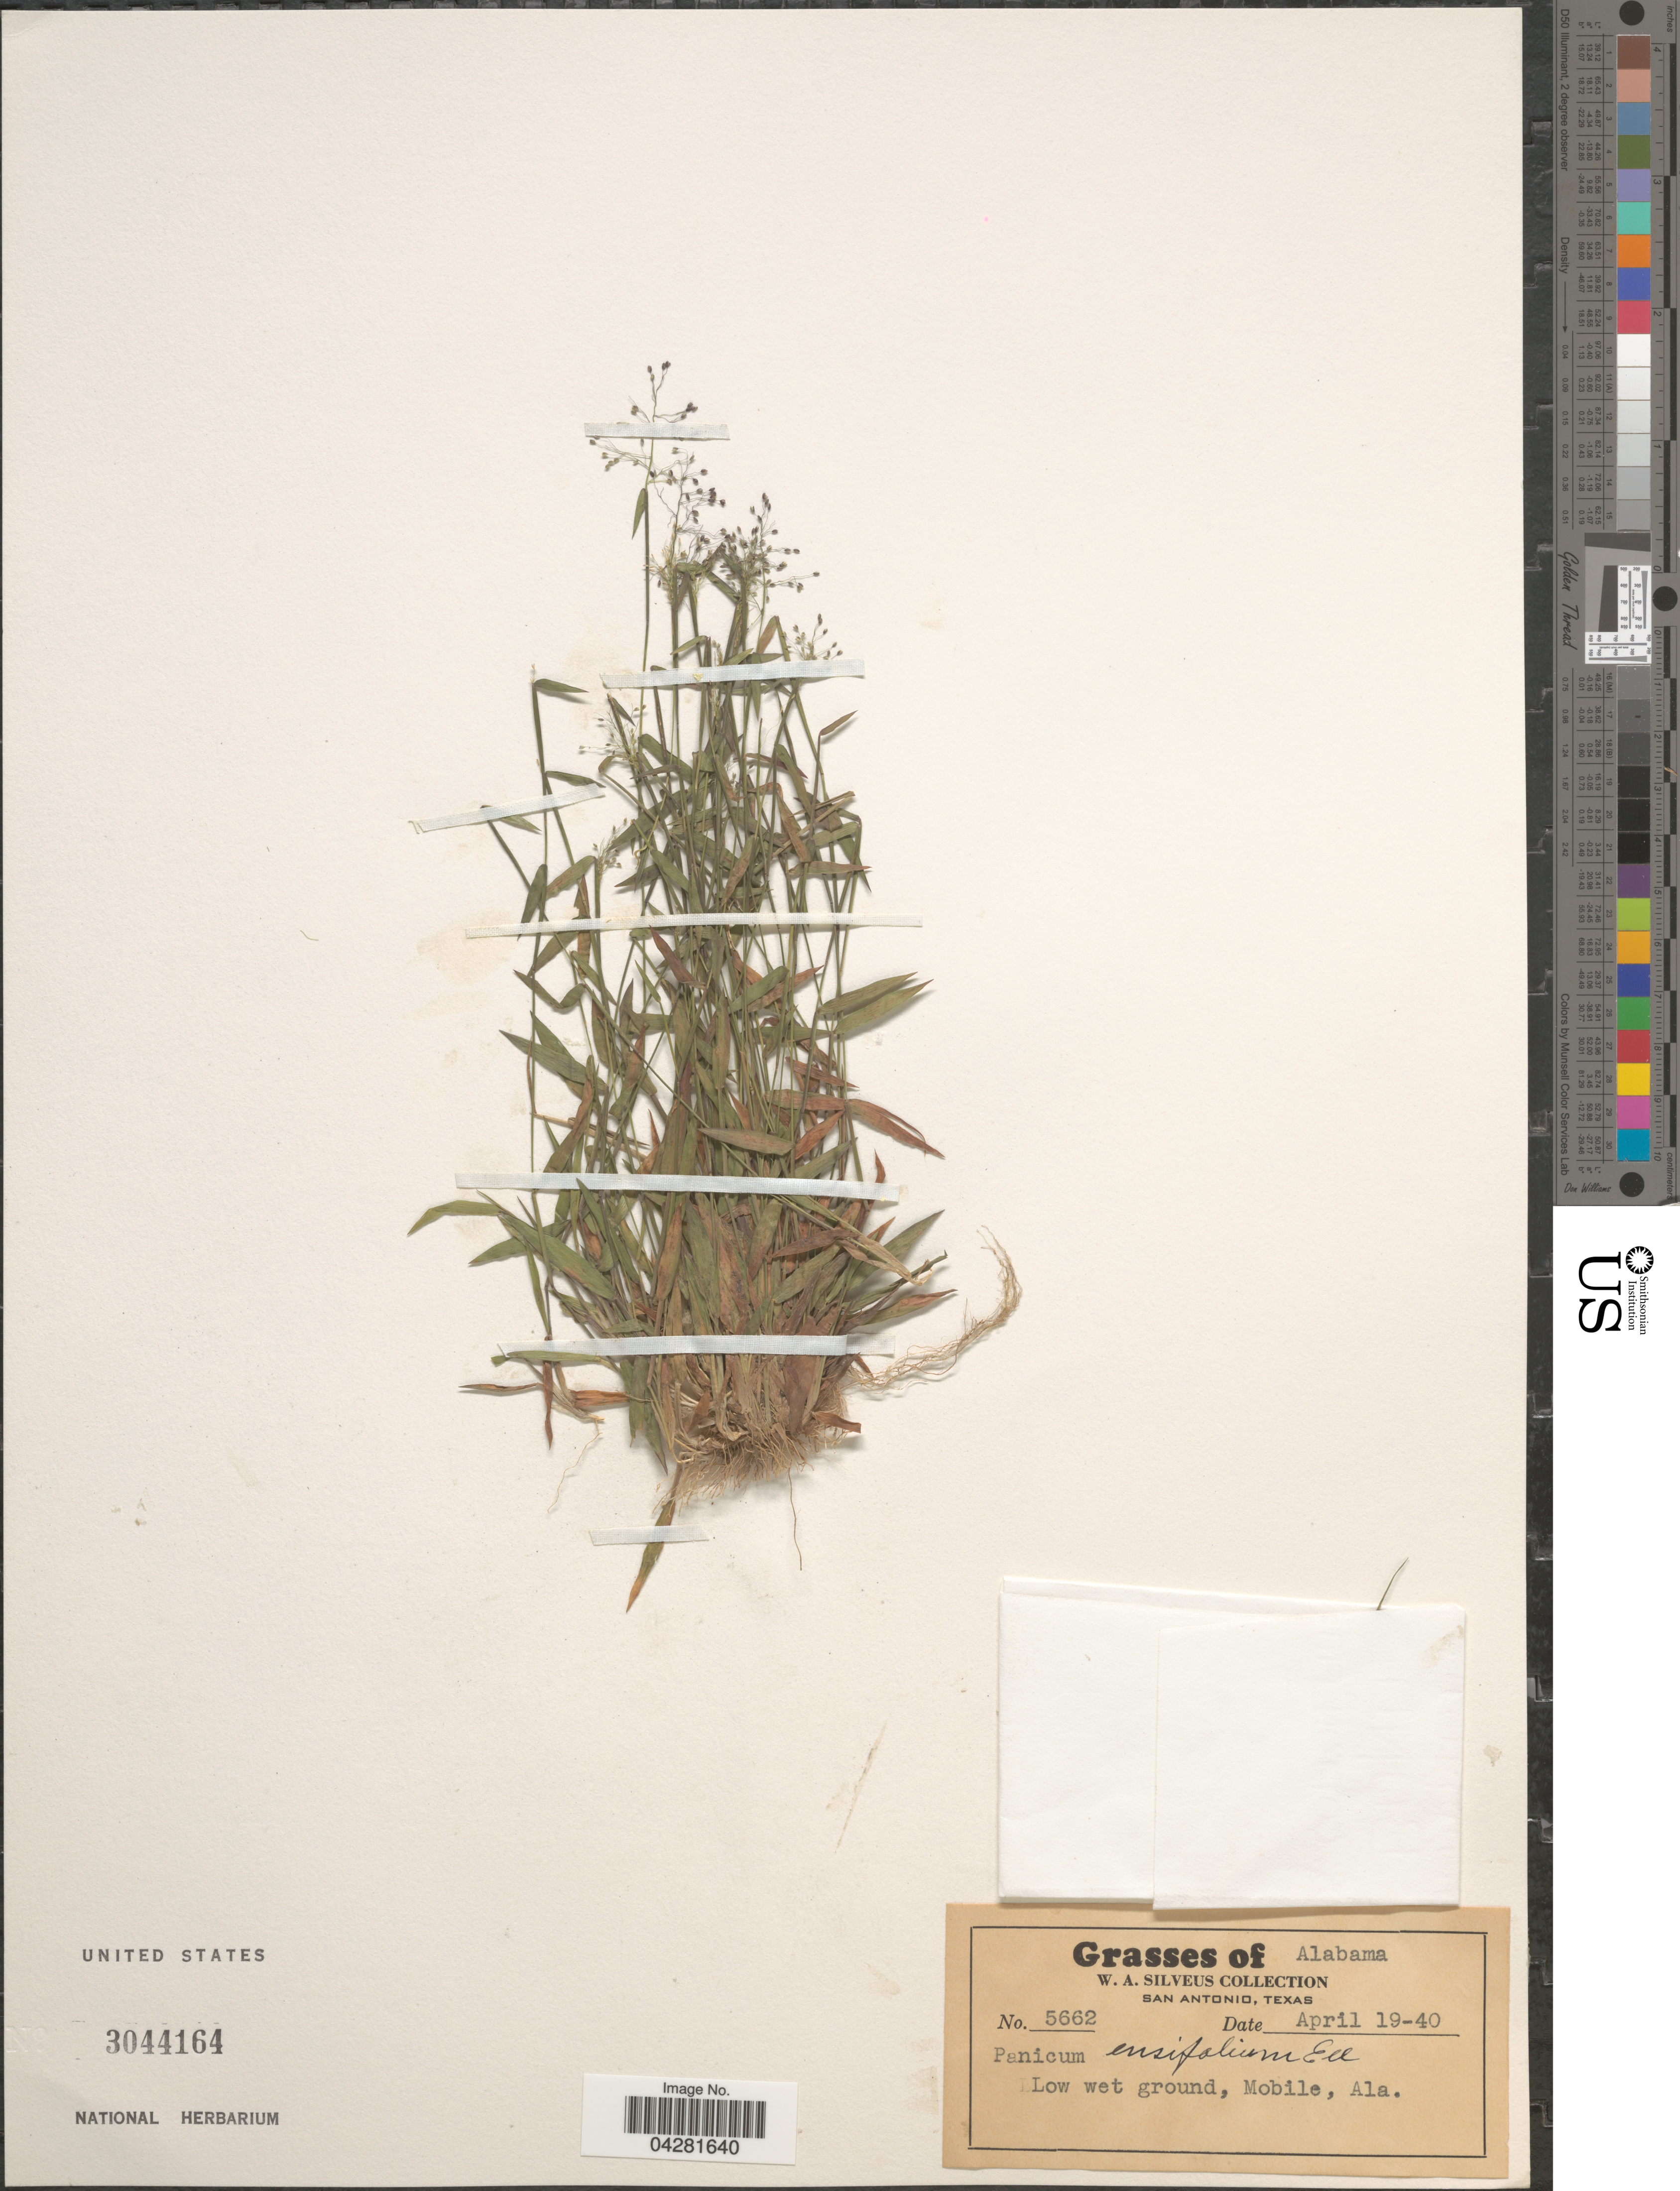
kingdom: Plantae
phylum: Tracheophyta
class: Liliopsida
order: Poales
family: Poaceae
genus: Dichanthelium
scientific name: Dichanthelium ensifolium var. ensifolium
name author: (Baldwin ex Elliot) Gould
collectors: W. Silveus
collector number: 5662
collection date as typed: Transcribed d/m/y: 19/4/40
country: United States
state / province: Alabama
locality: Low wet ground, Mobile.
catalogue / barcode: US 3044164